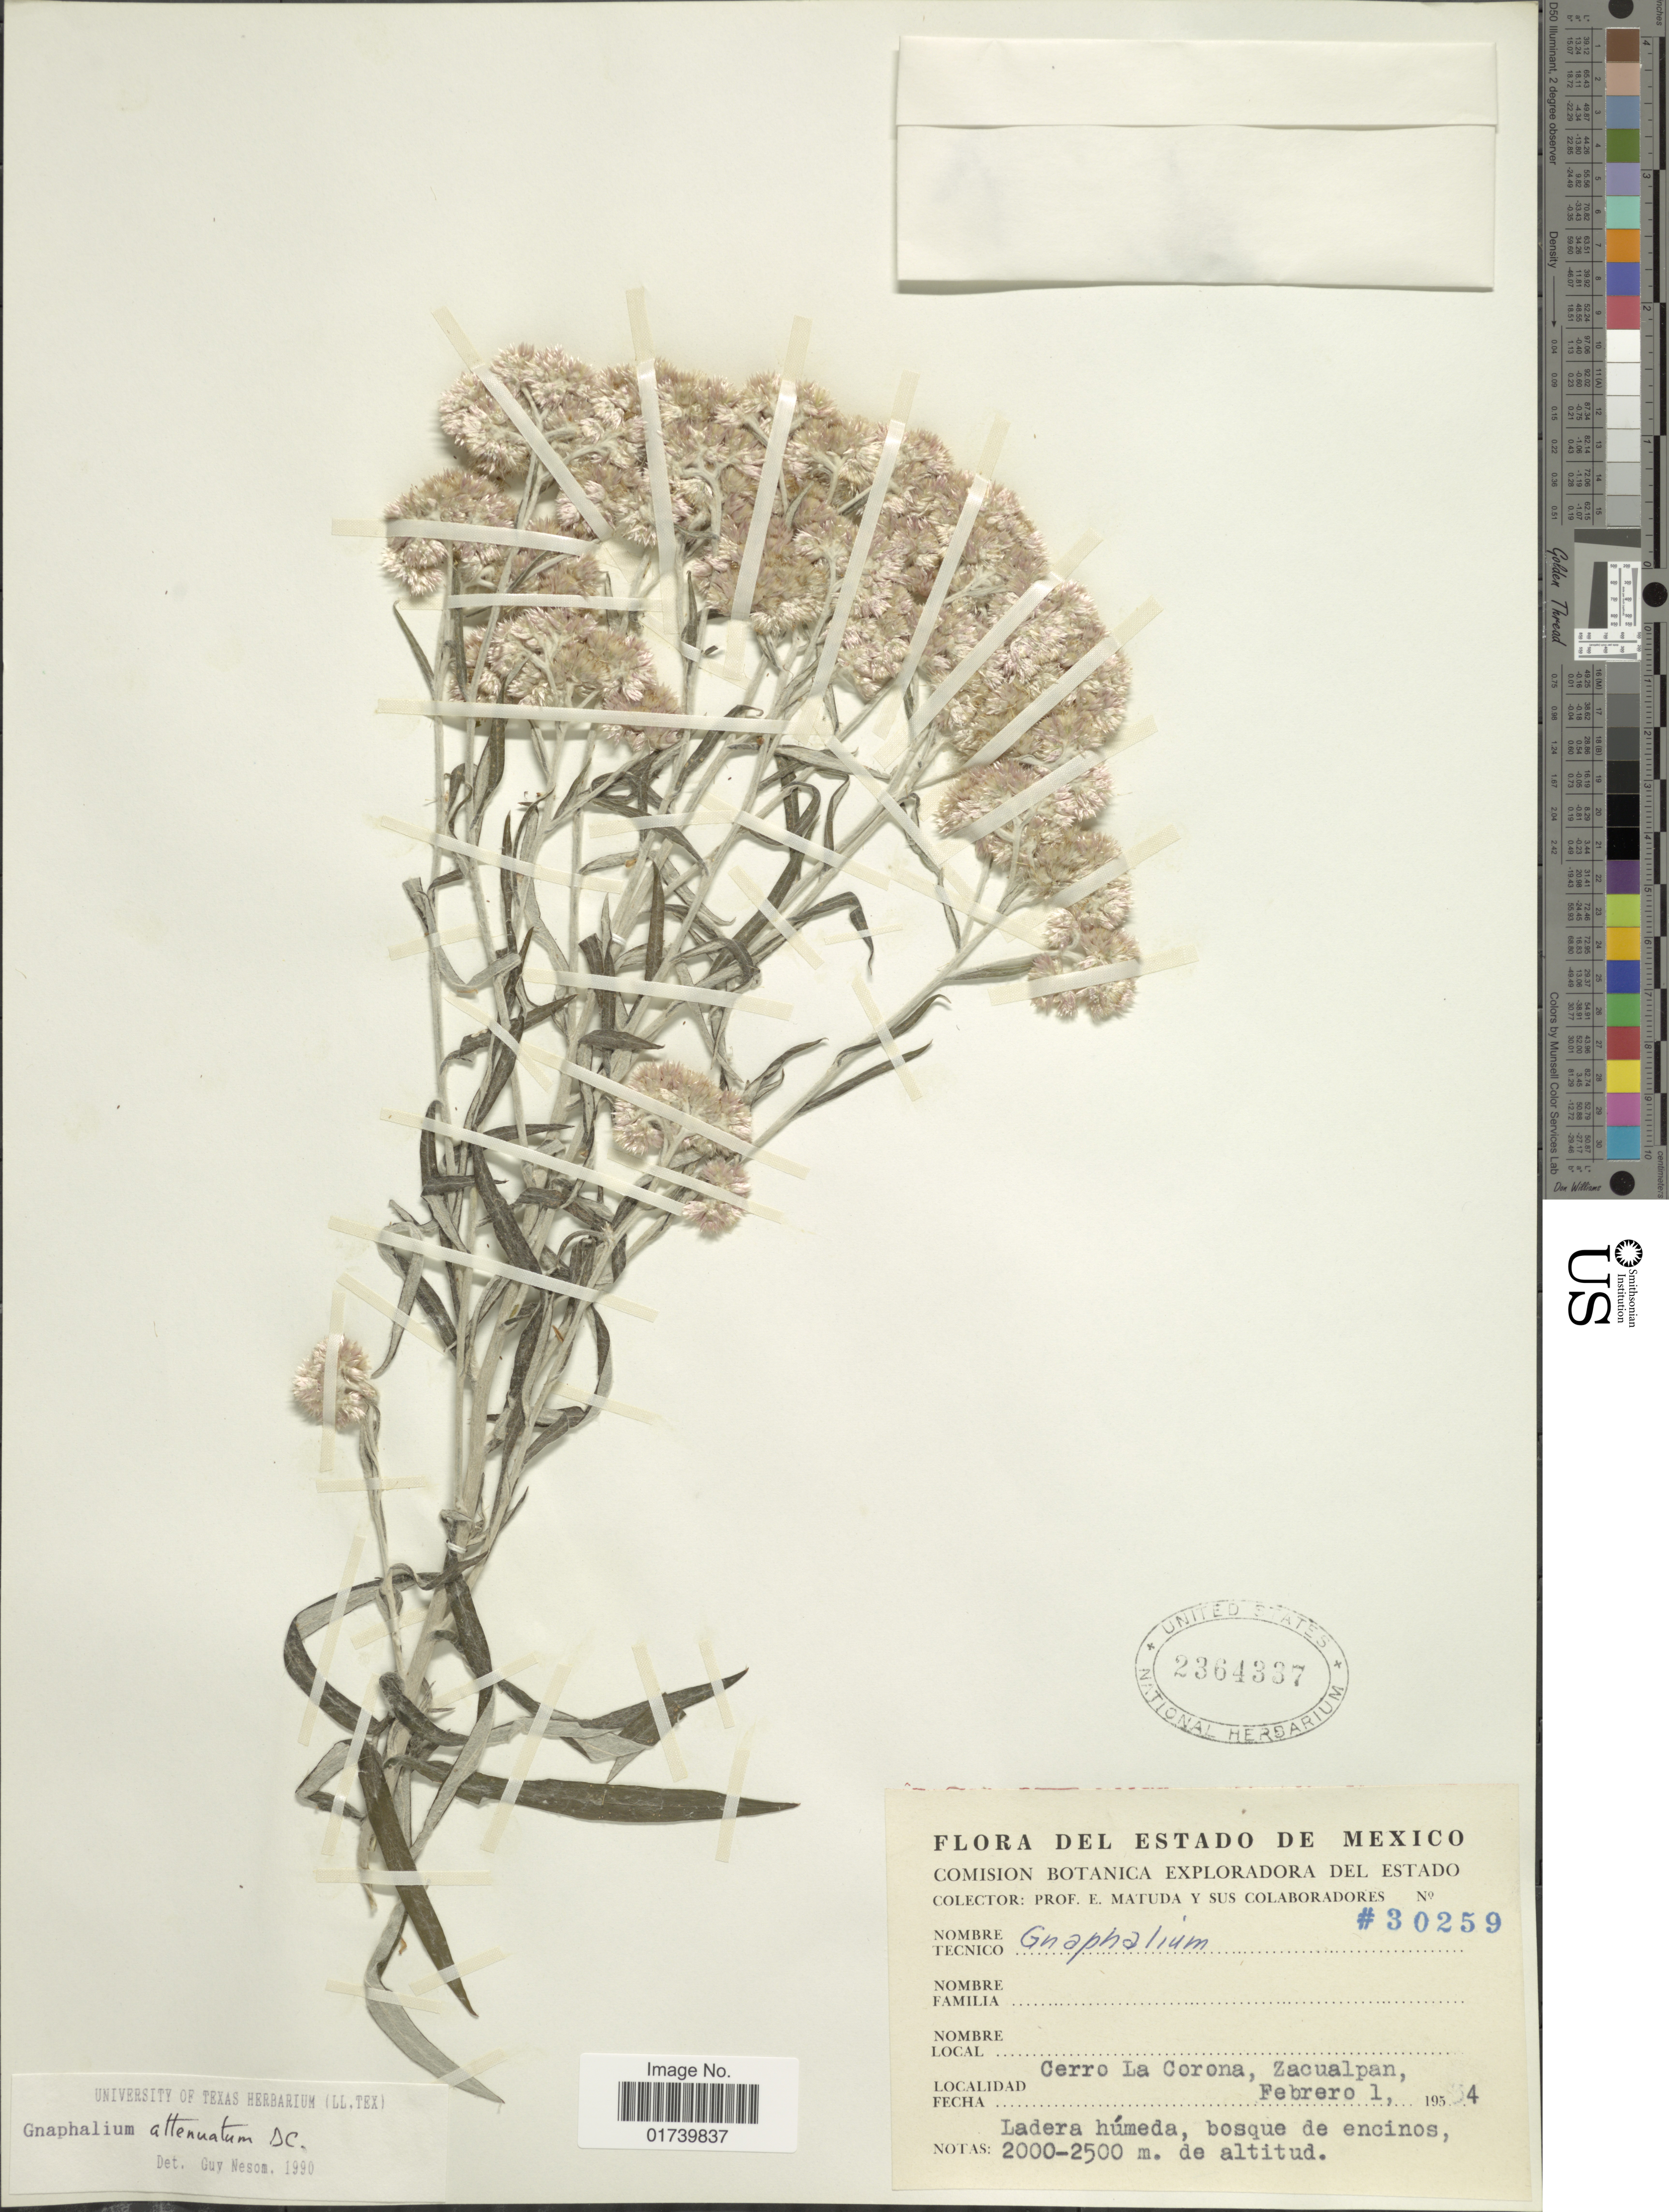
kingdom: Plantae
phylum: Tracheophyta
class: Magnoliopsida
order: Asterales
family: Asteraceae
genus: Pseudognaphalium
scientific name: Pseudognaphalium attenuatum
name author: (DC.) Anderb.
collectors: E. Matuda & et al.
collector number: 30259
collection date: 1954-02-01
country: Mexico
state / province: México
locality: Cerro La Corona, Zacualpan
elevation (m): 2000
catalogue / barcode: US 2364337